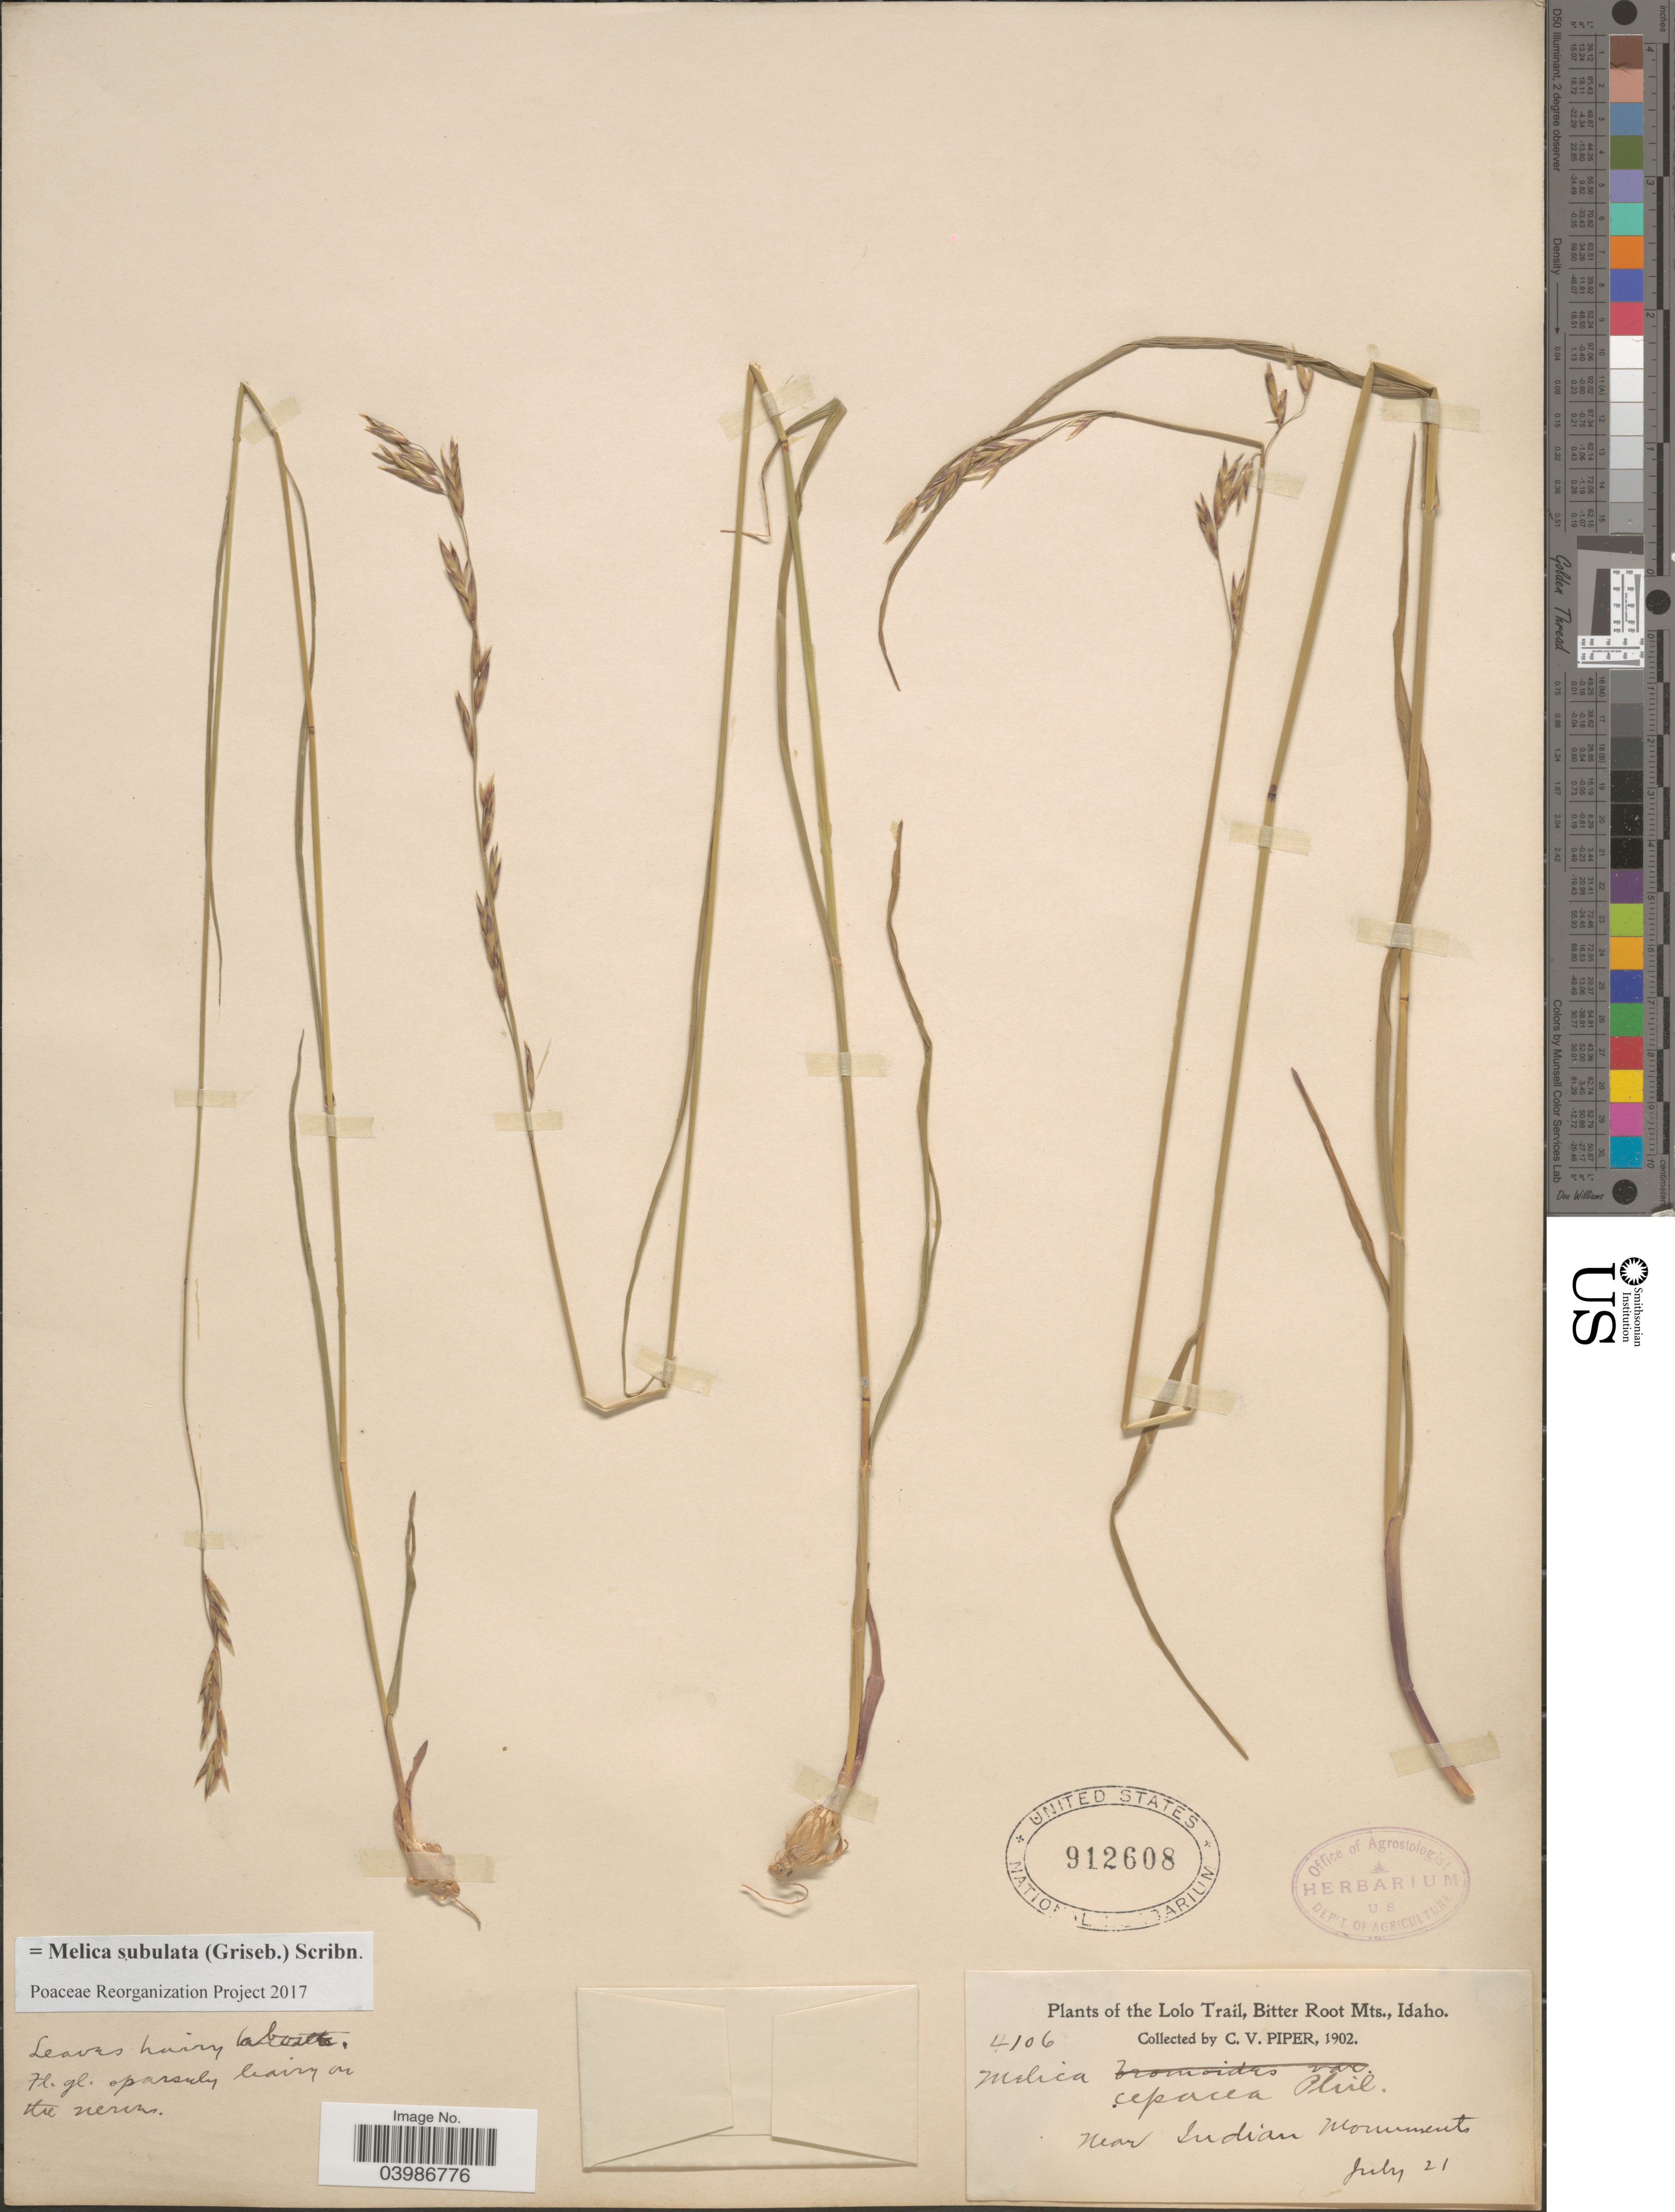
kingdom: Plantae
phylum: Tracheophyta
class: Liliopsida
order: Poales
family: Poaceae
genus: Melica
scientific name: Melica subulata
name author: (Griseb.) Scribn.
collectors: C. V. Piper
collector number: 4106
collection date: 1902-07-21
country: United States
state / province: Idaho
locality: Lolo Trail, Bitter Root Mts. Near Indian Monuments.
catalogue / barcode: US 912608